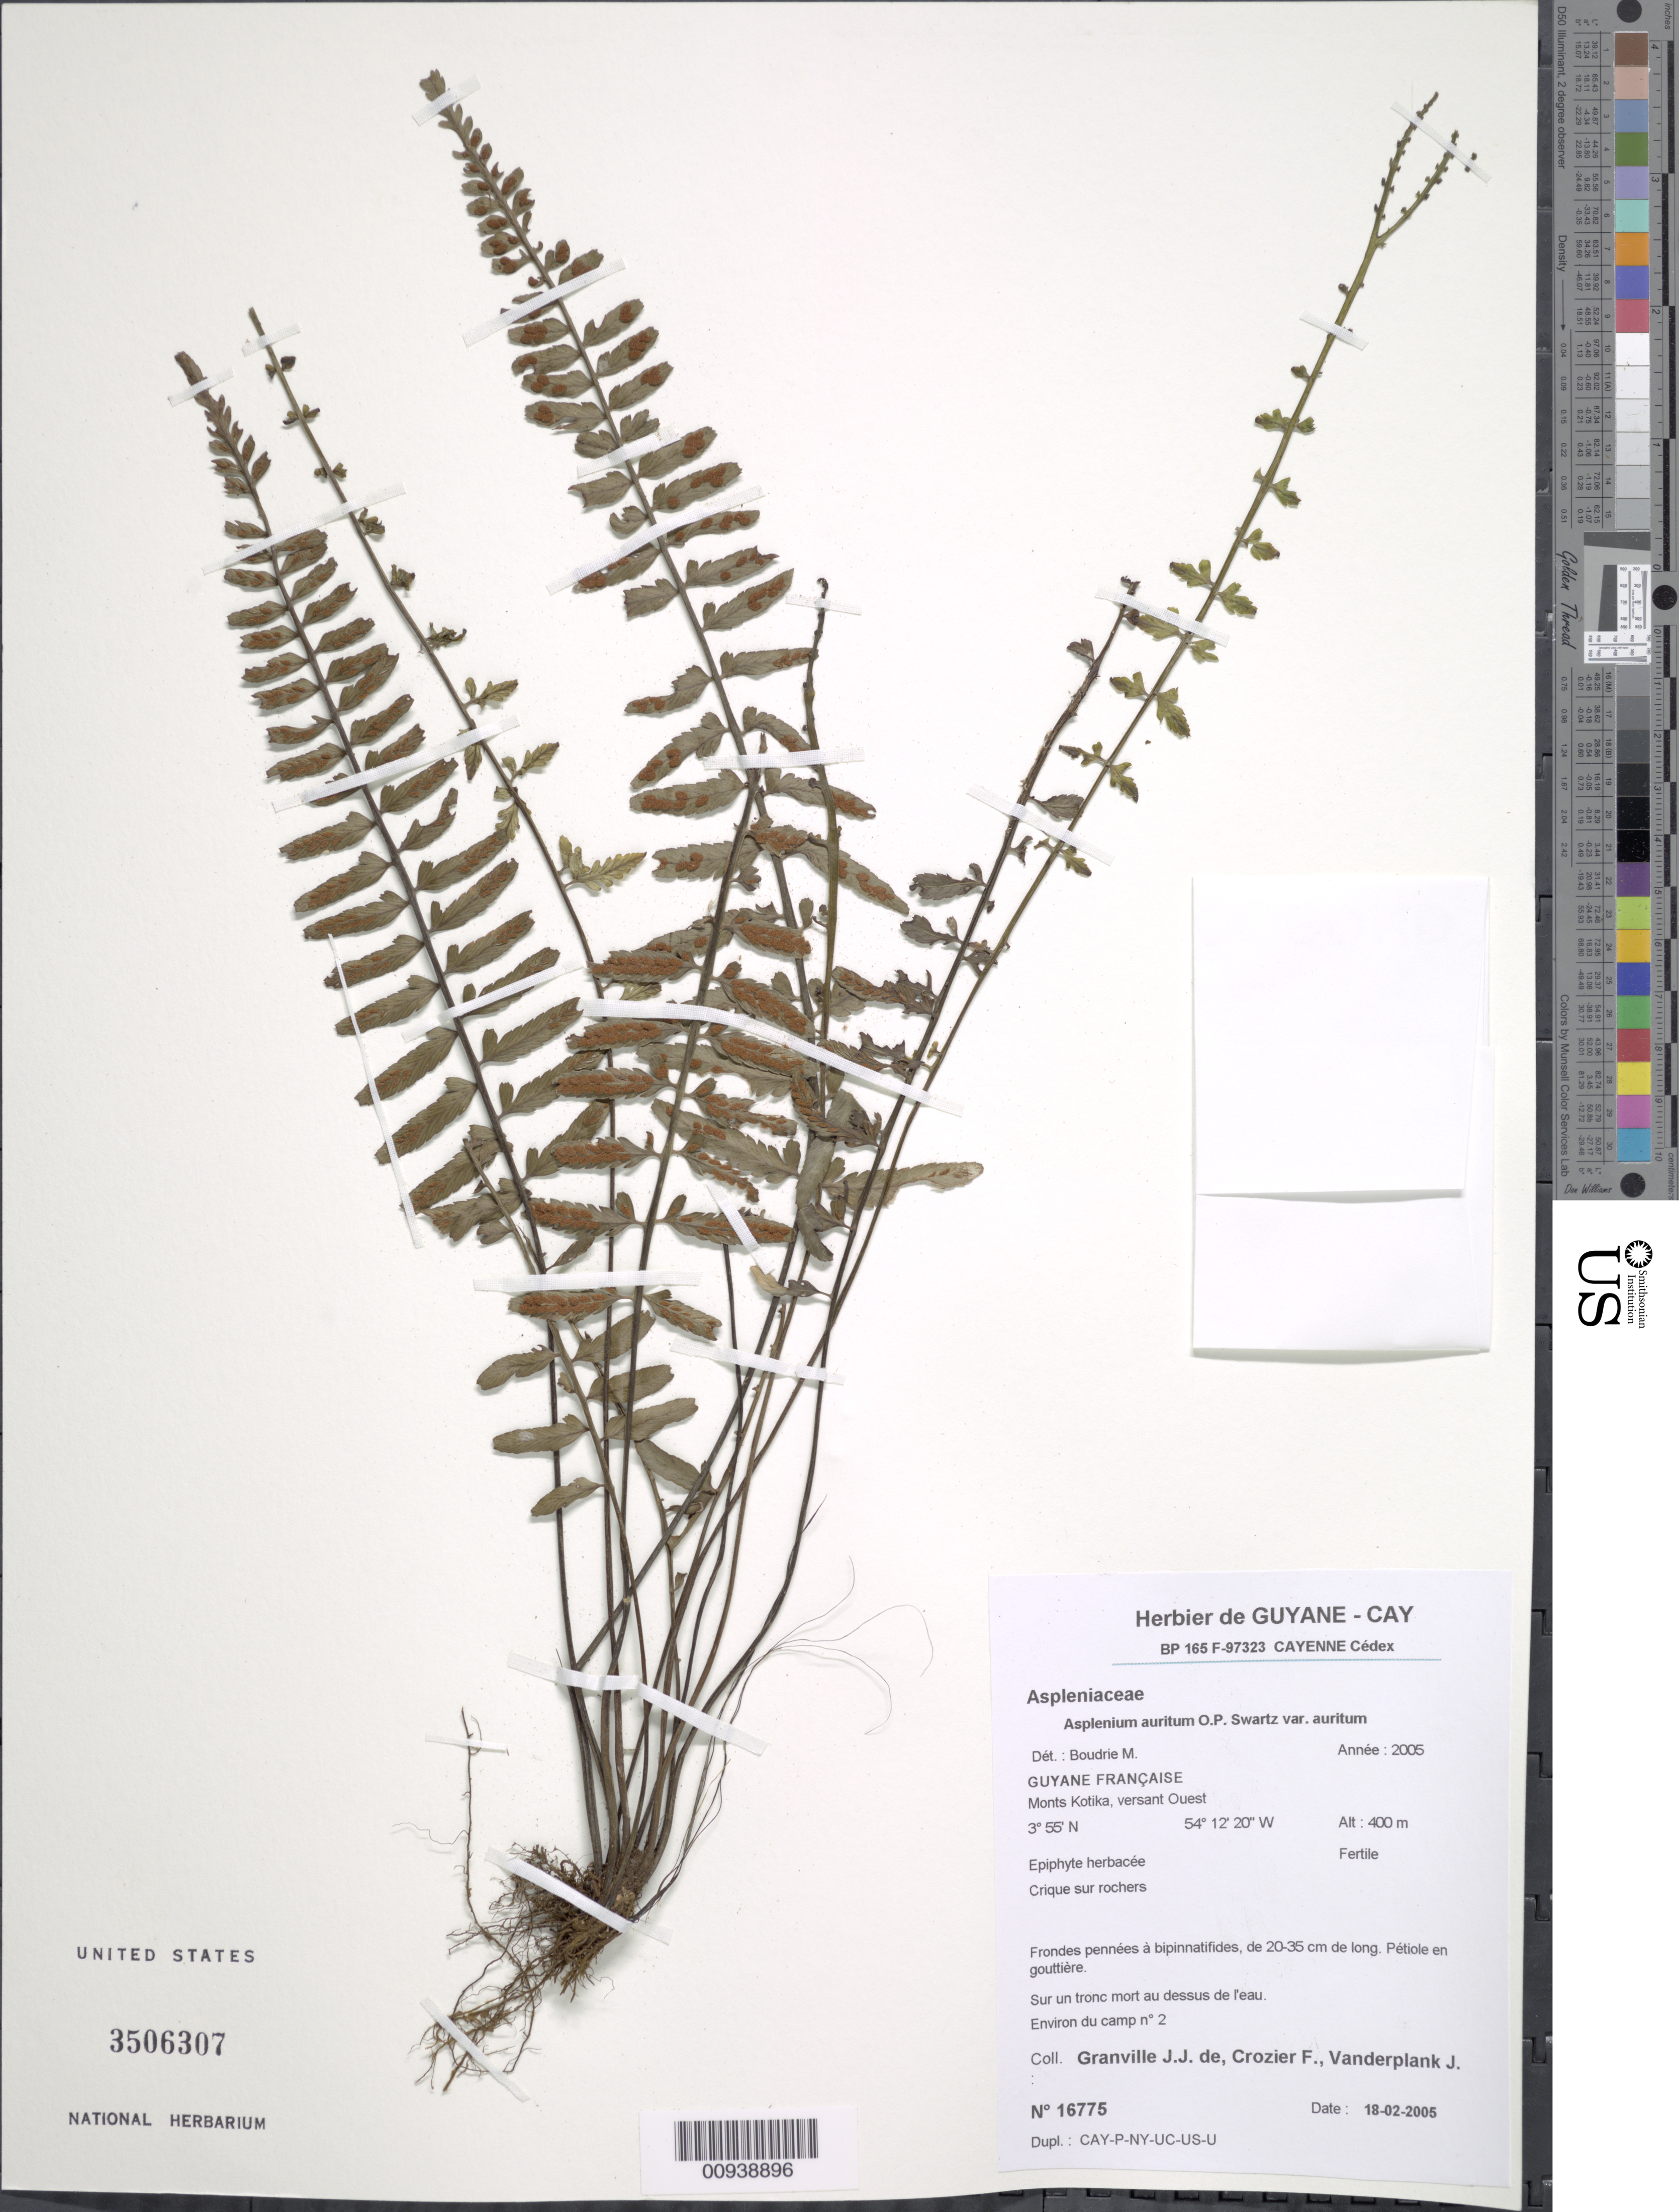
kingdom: Plantae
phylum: Tracheophyta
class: Polypodiopsida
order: Polypodiales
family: Aspleniaceae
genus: Asplenium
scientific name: Asplenium auritum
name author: Sw.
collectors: J.-J. de Granville, F. Crozier & J. Vanderplank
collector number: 16775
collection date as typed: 18-Feb-05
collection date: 2005-02-18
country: French Guiana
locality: Monts Kotika, versant Ouest, environ du camp 2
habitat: Crique sur rochers; sur un tronc mort au dessus de l'eau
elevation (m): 400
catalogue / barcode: US 3506307